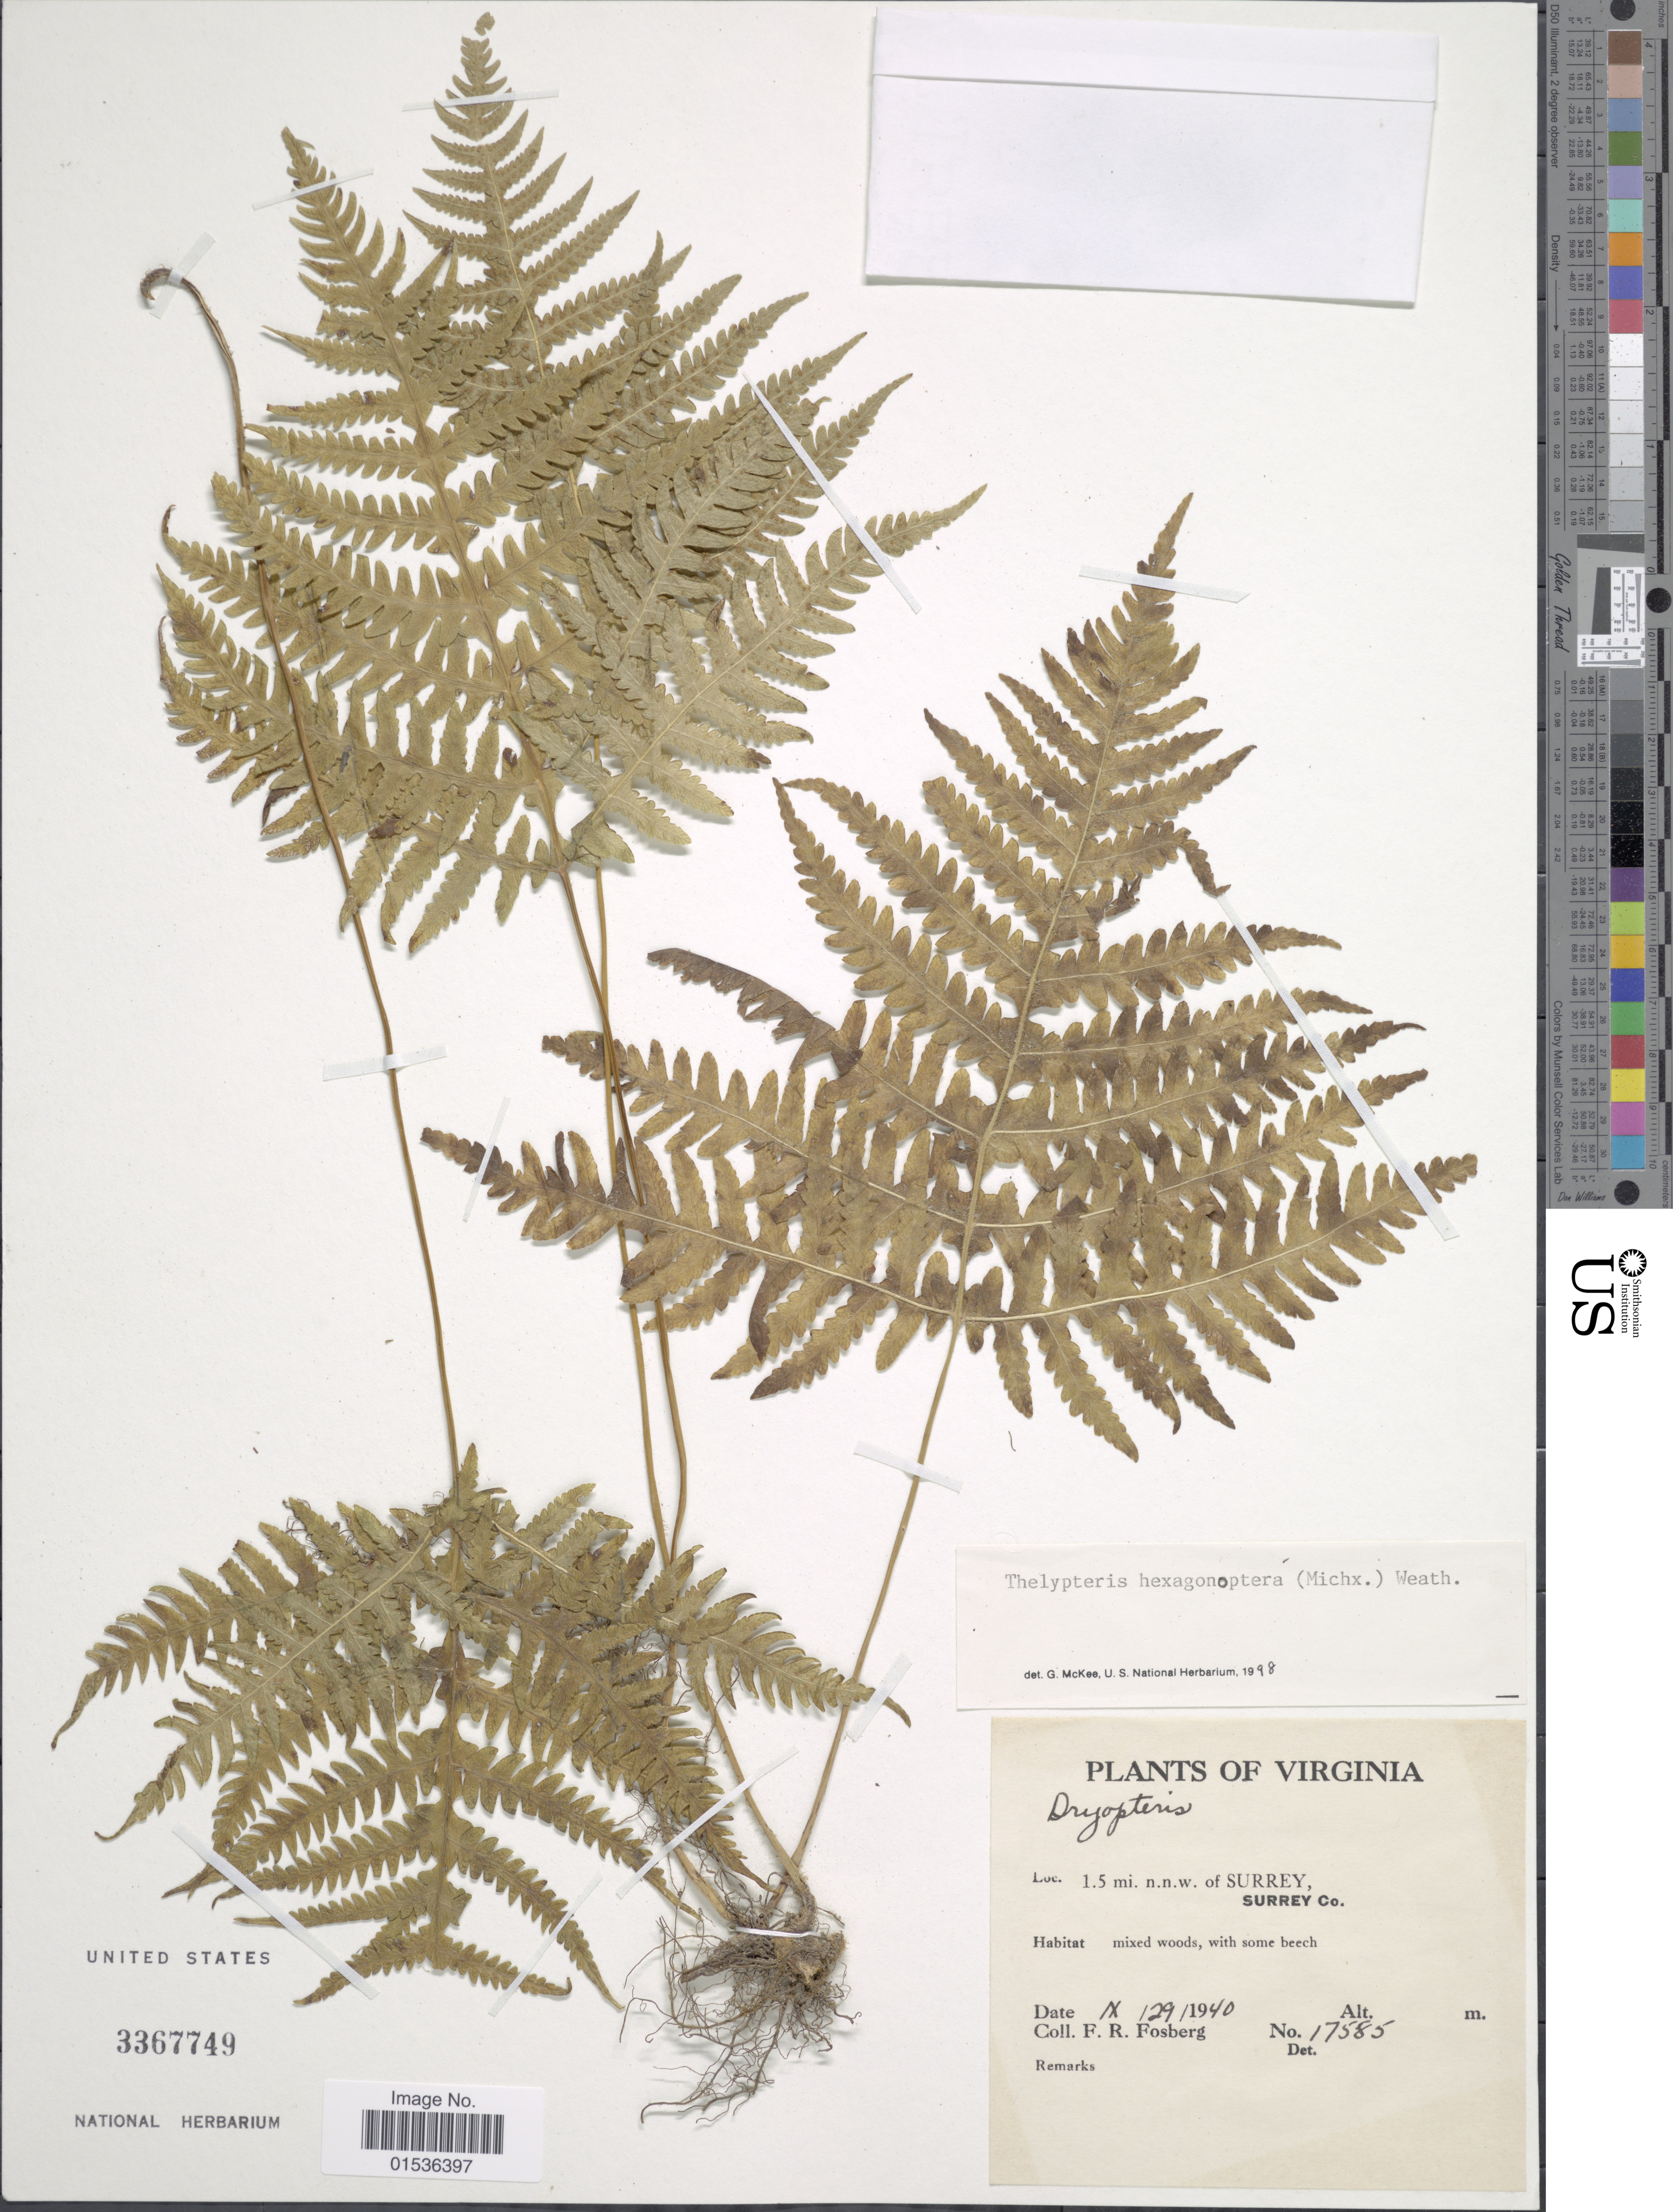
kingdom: Plantae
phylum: Tracheophyta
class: Polypodiopsida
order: Polypodiales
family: Thelypteridaceae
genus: Phegopteris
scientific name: Phegopteris hexagonoptera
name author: (Michx.) Fée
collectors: F. R. Fosberg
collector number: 17585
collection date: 1940-10-29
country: United States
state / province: Virginia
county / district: Surry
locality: Virginia. 1.5 mi. n.n.w of Surrey, Surrey Co.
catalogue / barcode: US 3367749